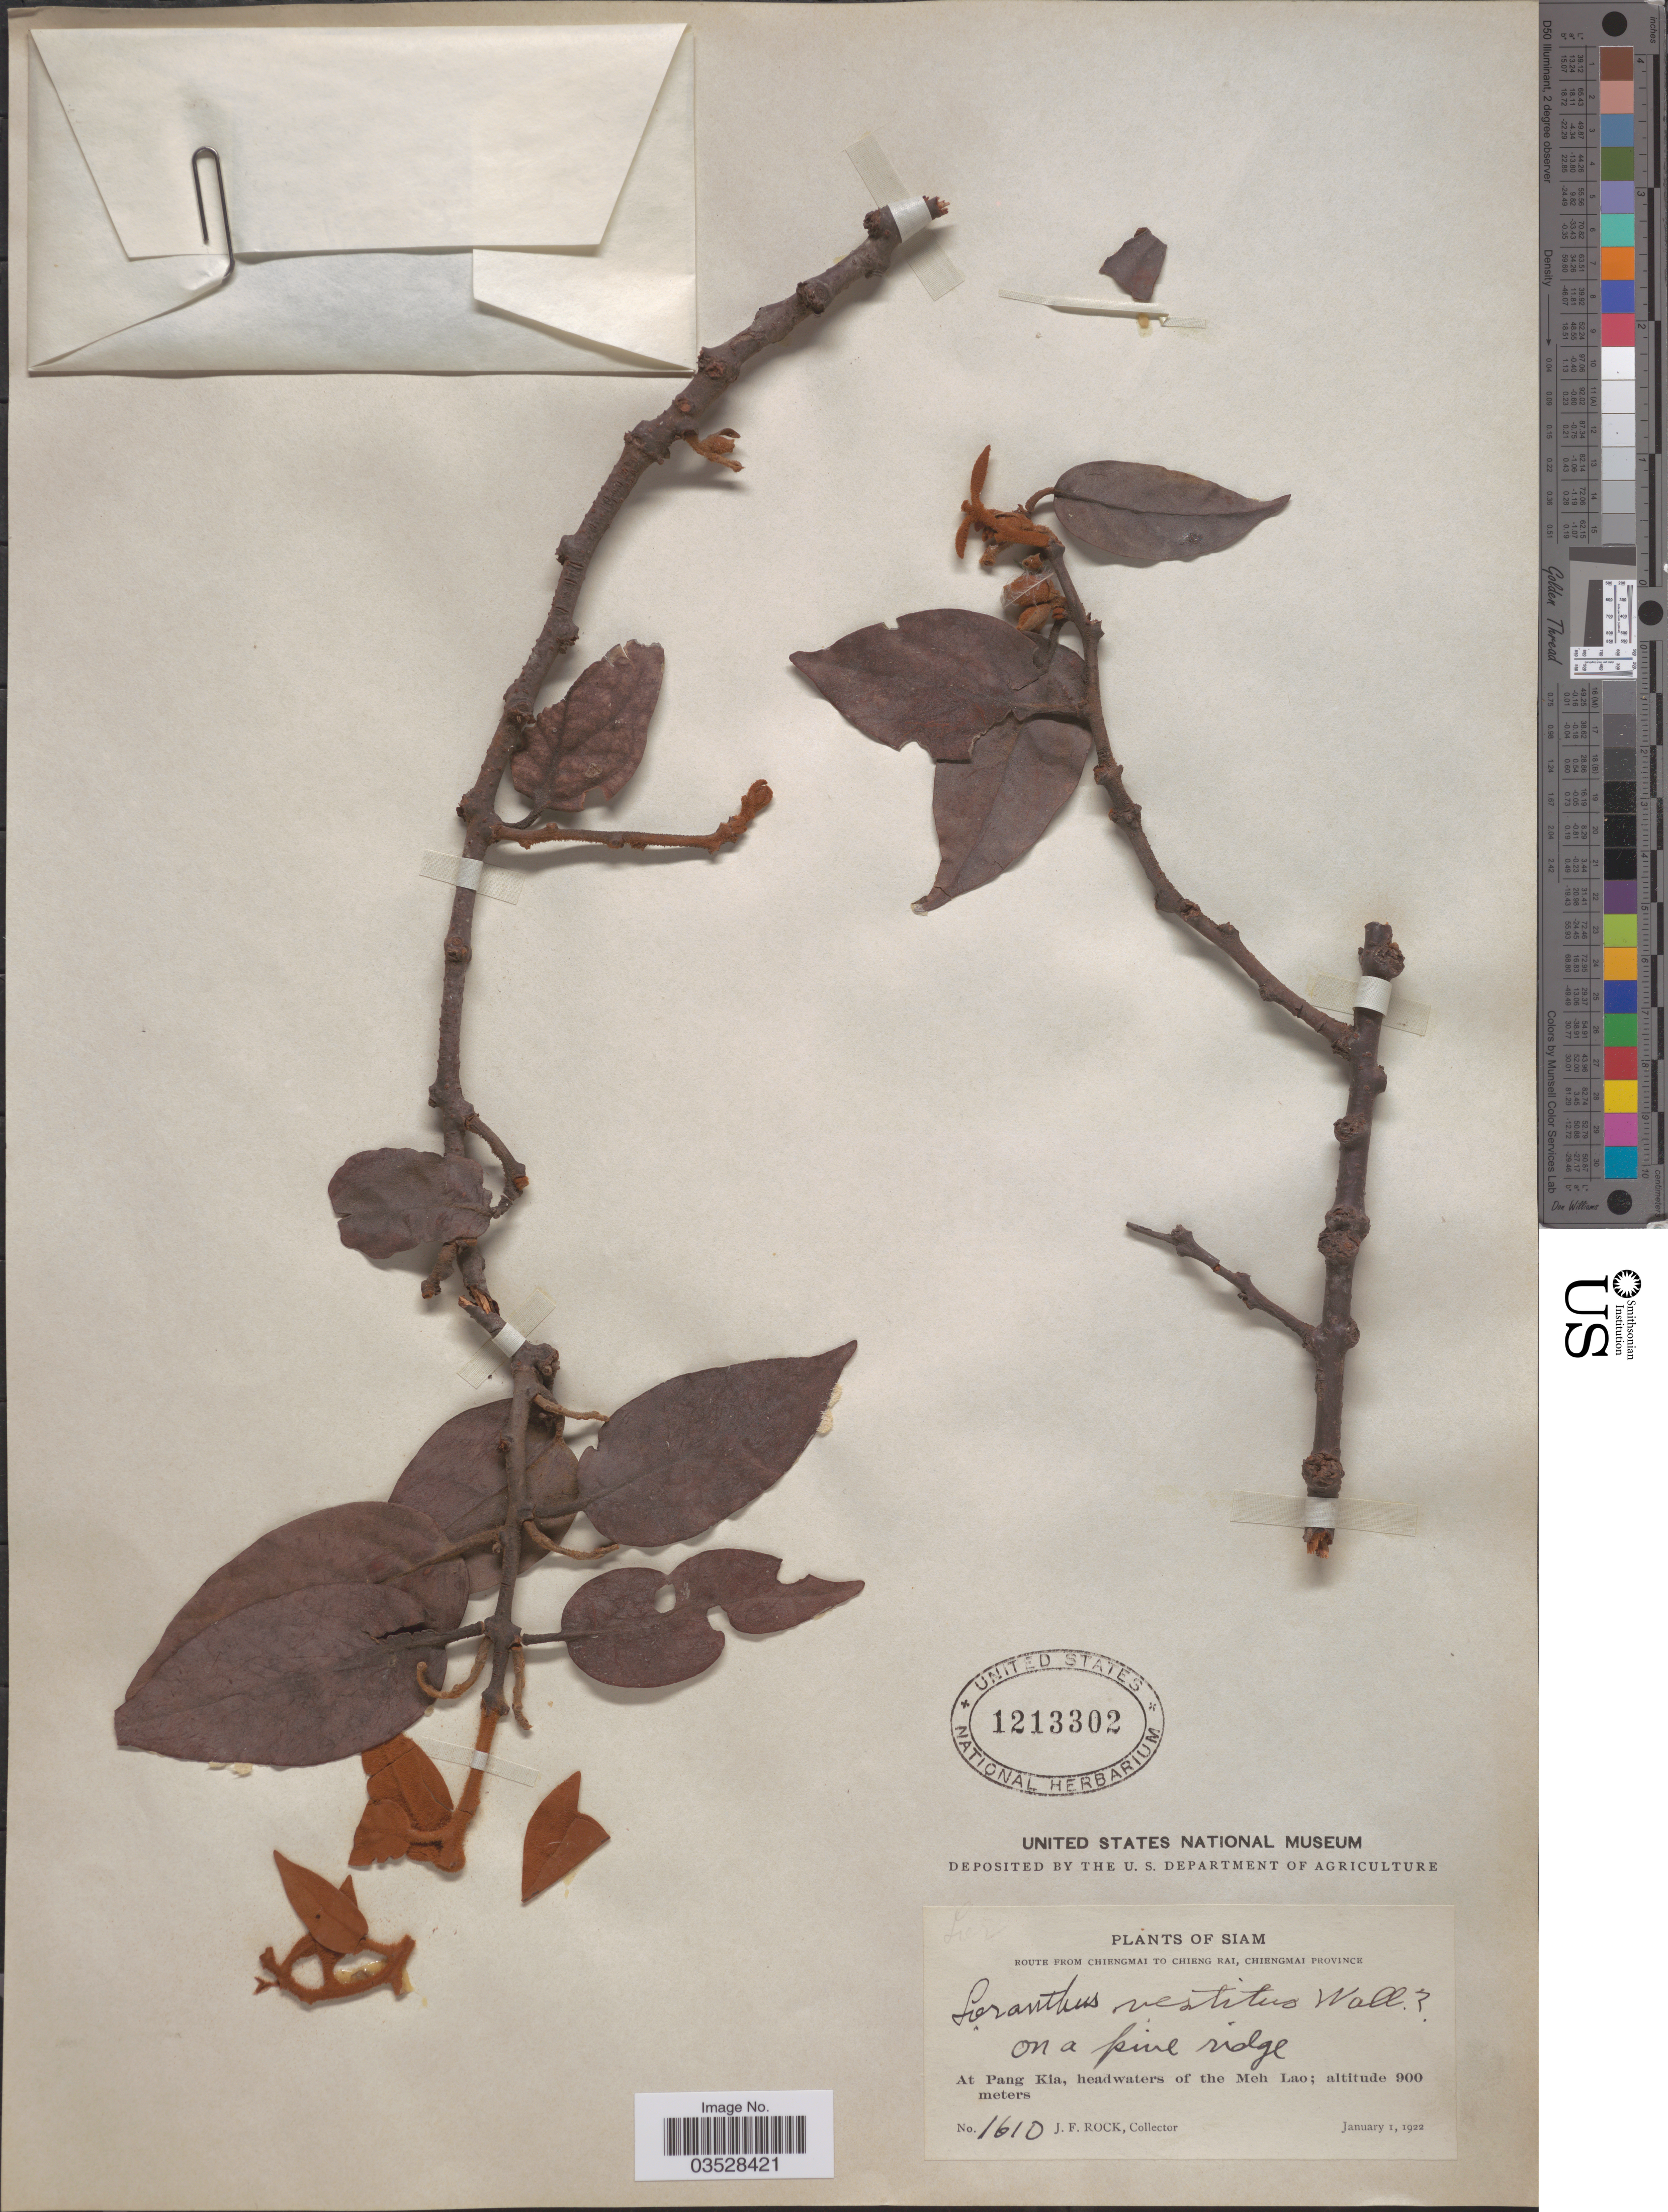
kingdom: Plantae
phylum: Tracheophyta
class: Magnoliopsida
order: Santalales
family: Loranthaceae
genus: Loranthus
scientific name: Loranthus vestitus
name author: Wall.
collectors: J. Rock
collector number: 1610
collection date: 1922-01-01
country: Thailand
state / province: Chiang Mai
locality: Siam. Route from Chiengmai to Chieng Rai. On a pine ridge. At Pang Kia, headwaters of the Meh Lao.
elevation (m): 900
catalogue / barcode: US 1213302